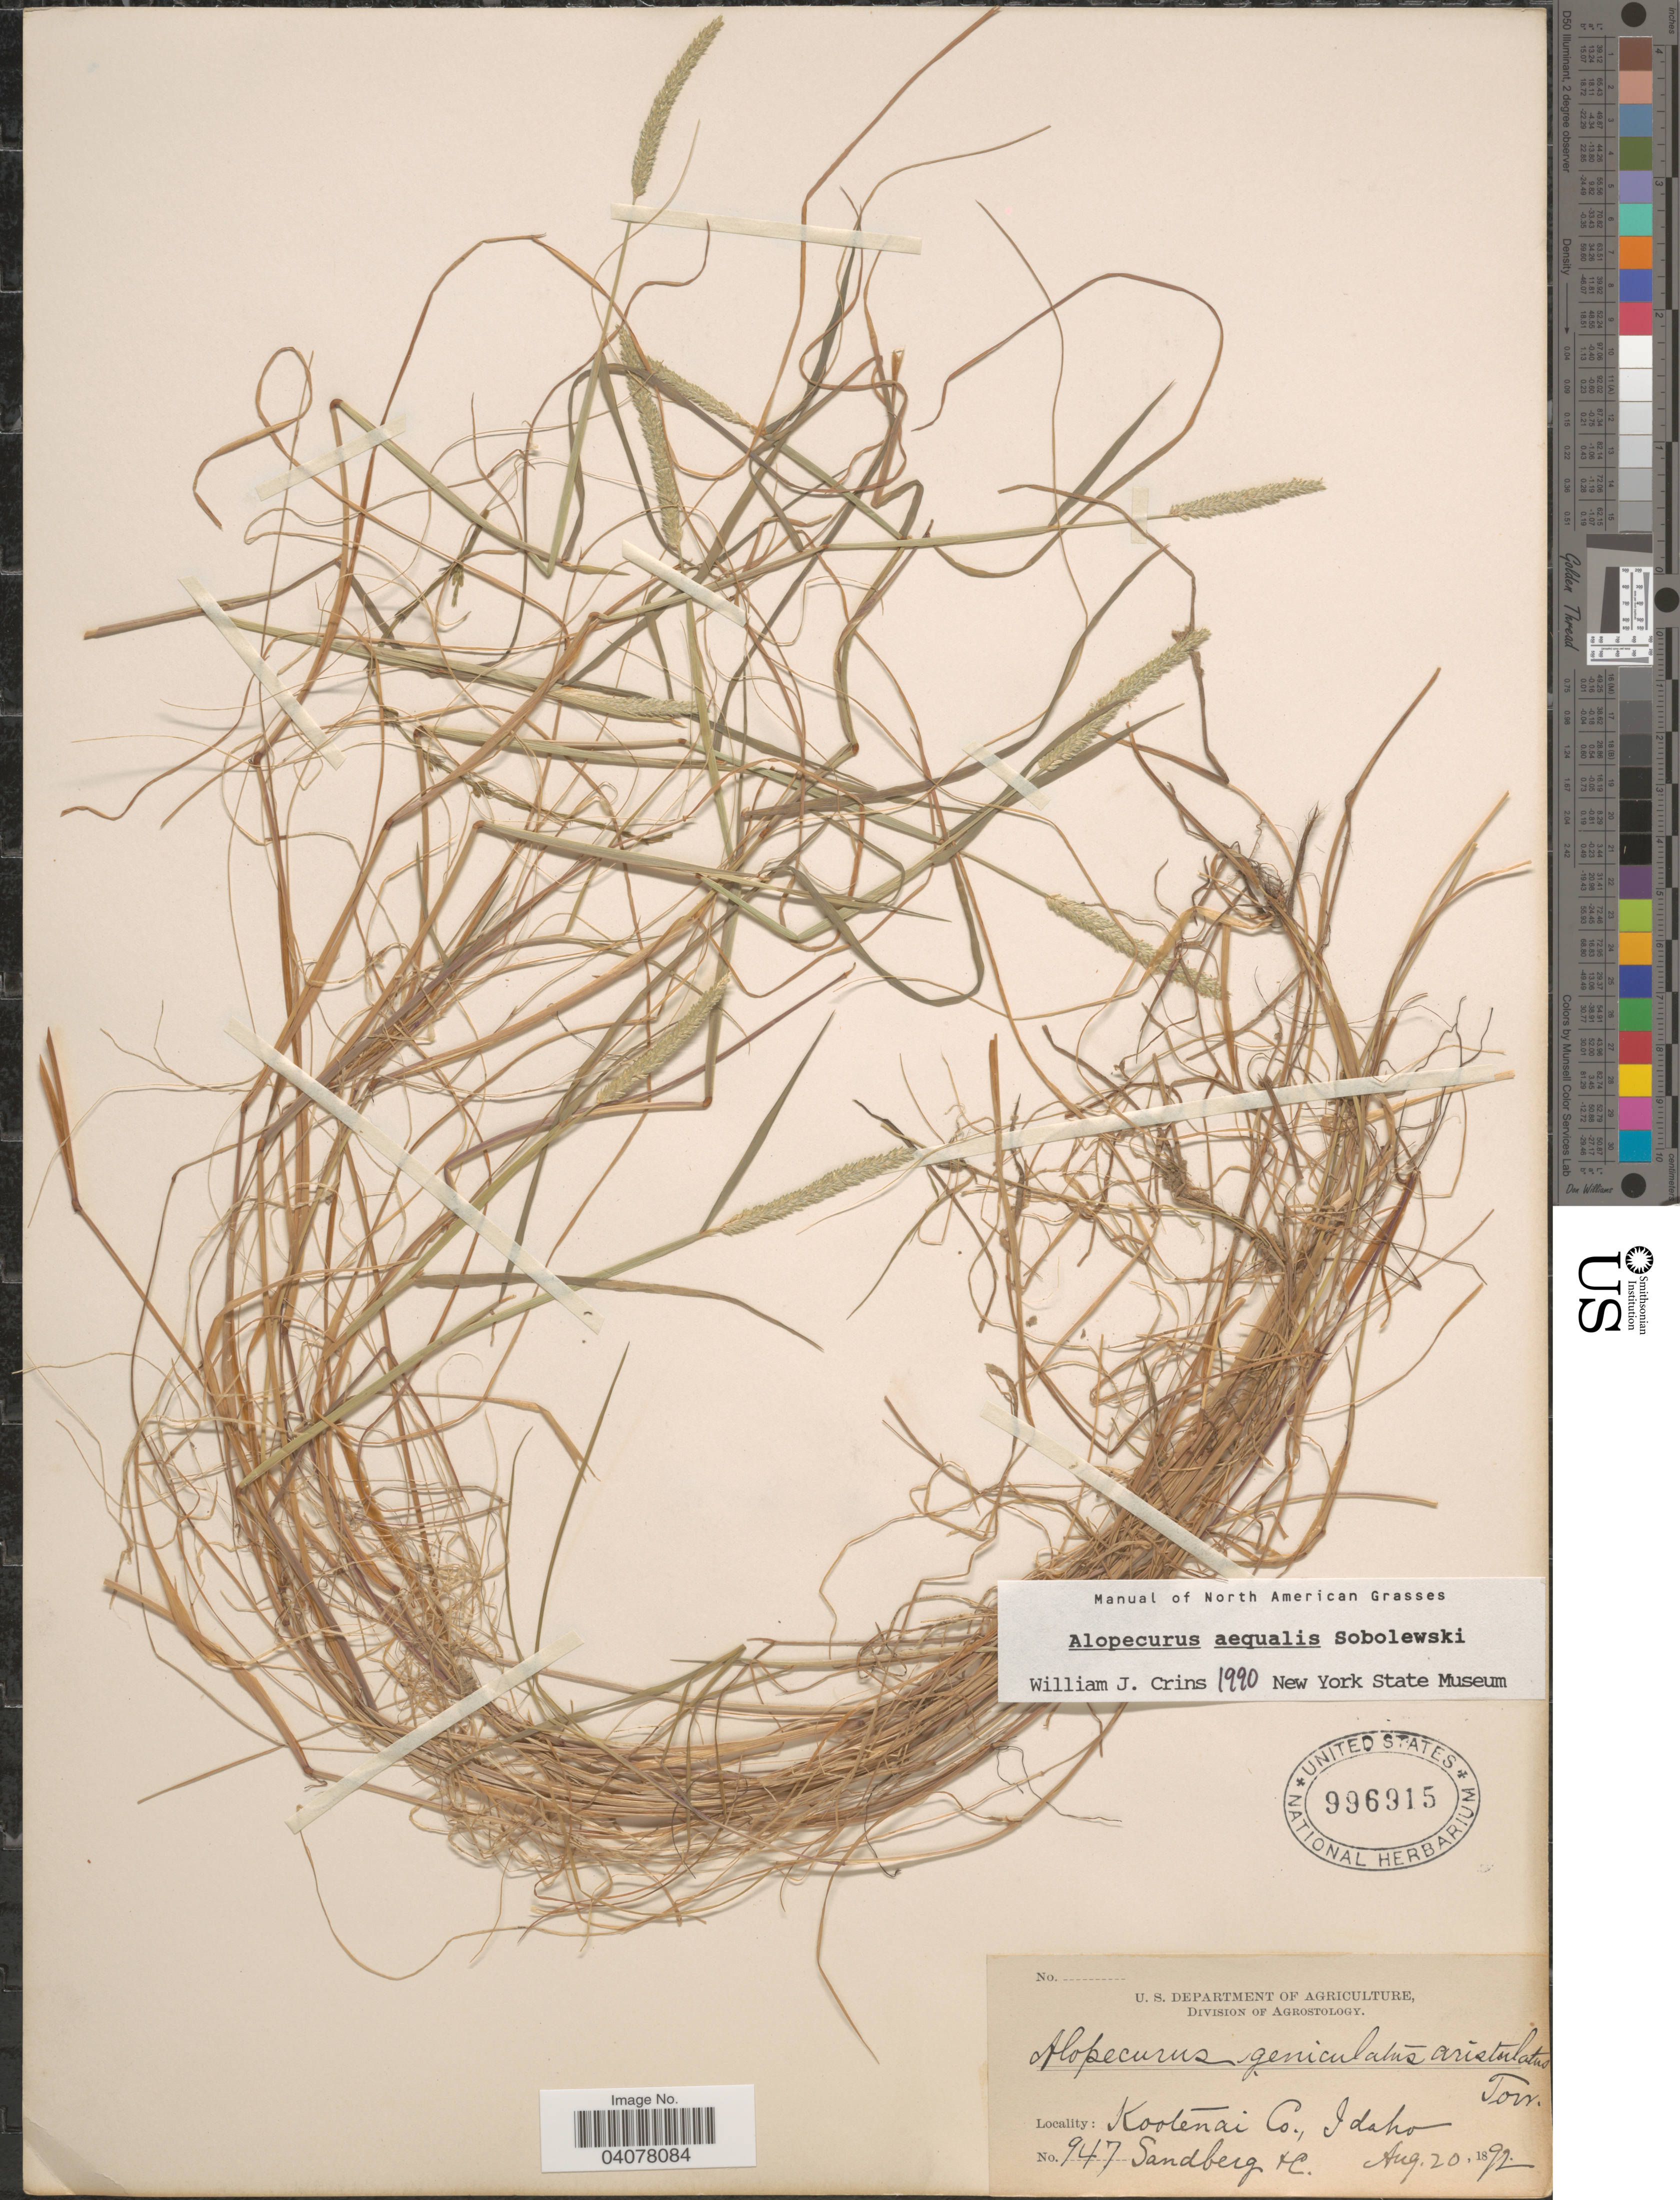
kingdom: Plantae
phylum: Tracheophyta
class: Liliopsida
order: Poales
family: Poaceae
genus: Alopecurus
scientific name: Alopecurus aequalis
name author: Sobol.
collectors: H. Sandberg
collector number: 947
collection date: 1892-08-20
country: United States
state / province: Idaho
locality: Kootenai Co.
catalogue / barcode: US 996915